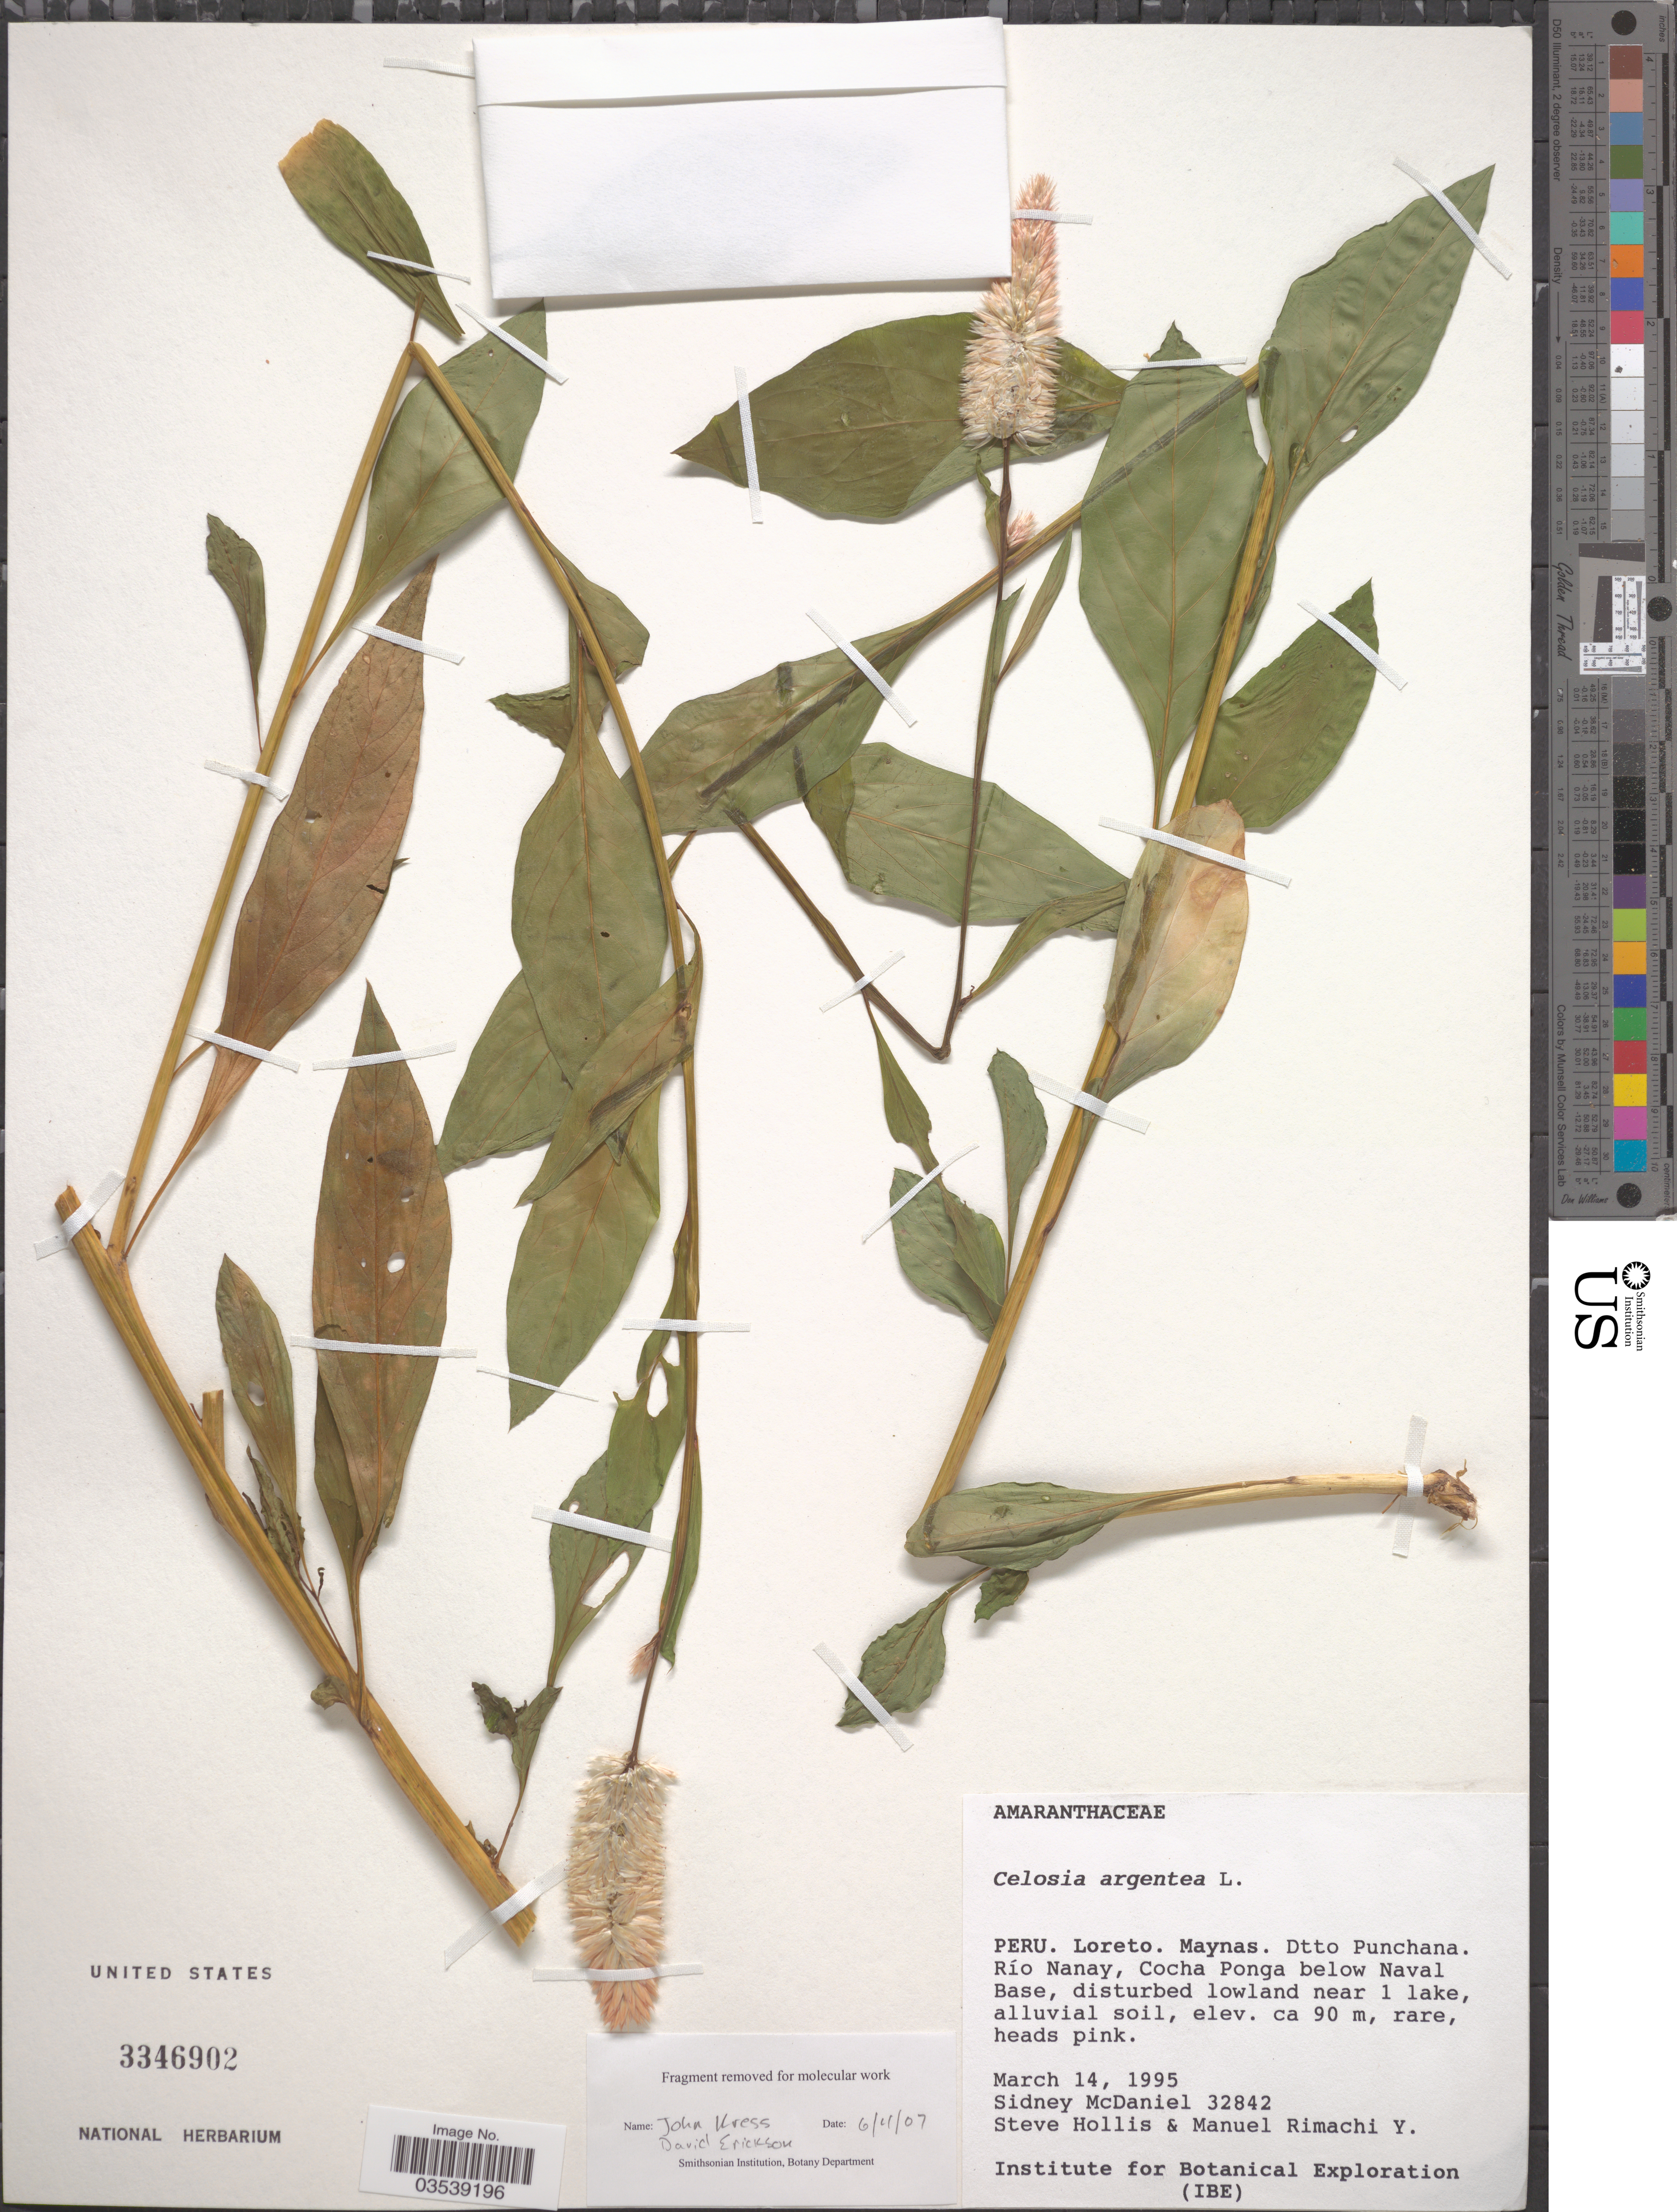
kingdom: Plantae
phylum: Tracheophyta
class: Magnoliopsida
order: Caryophyllales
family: Amaranthaceae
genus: Celosia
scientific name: Celosia argentea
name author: L.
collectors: S. McDaniel, S. Hollis & M. Rimachi Y.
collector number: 32842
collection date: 1995-03-14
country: Peru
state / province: Loreto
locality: Maynas. Dtto Punchana. Río Nanay, Cocha Ponga below Naval Base, disturbed lowland near 1 lake.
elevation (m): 90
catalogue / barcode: US 3346902